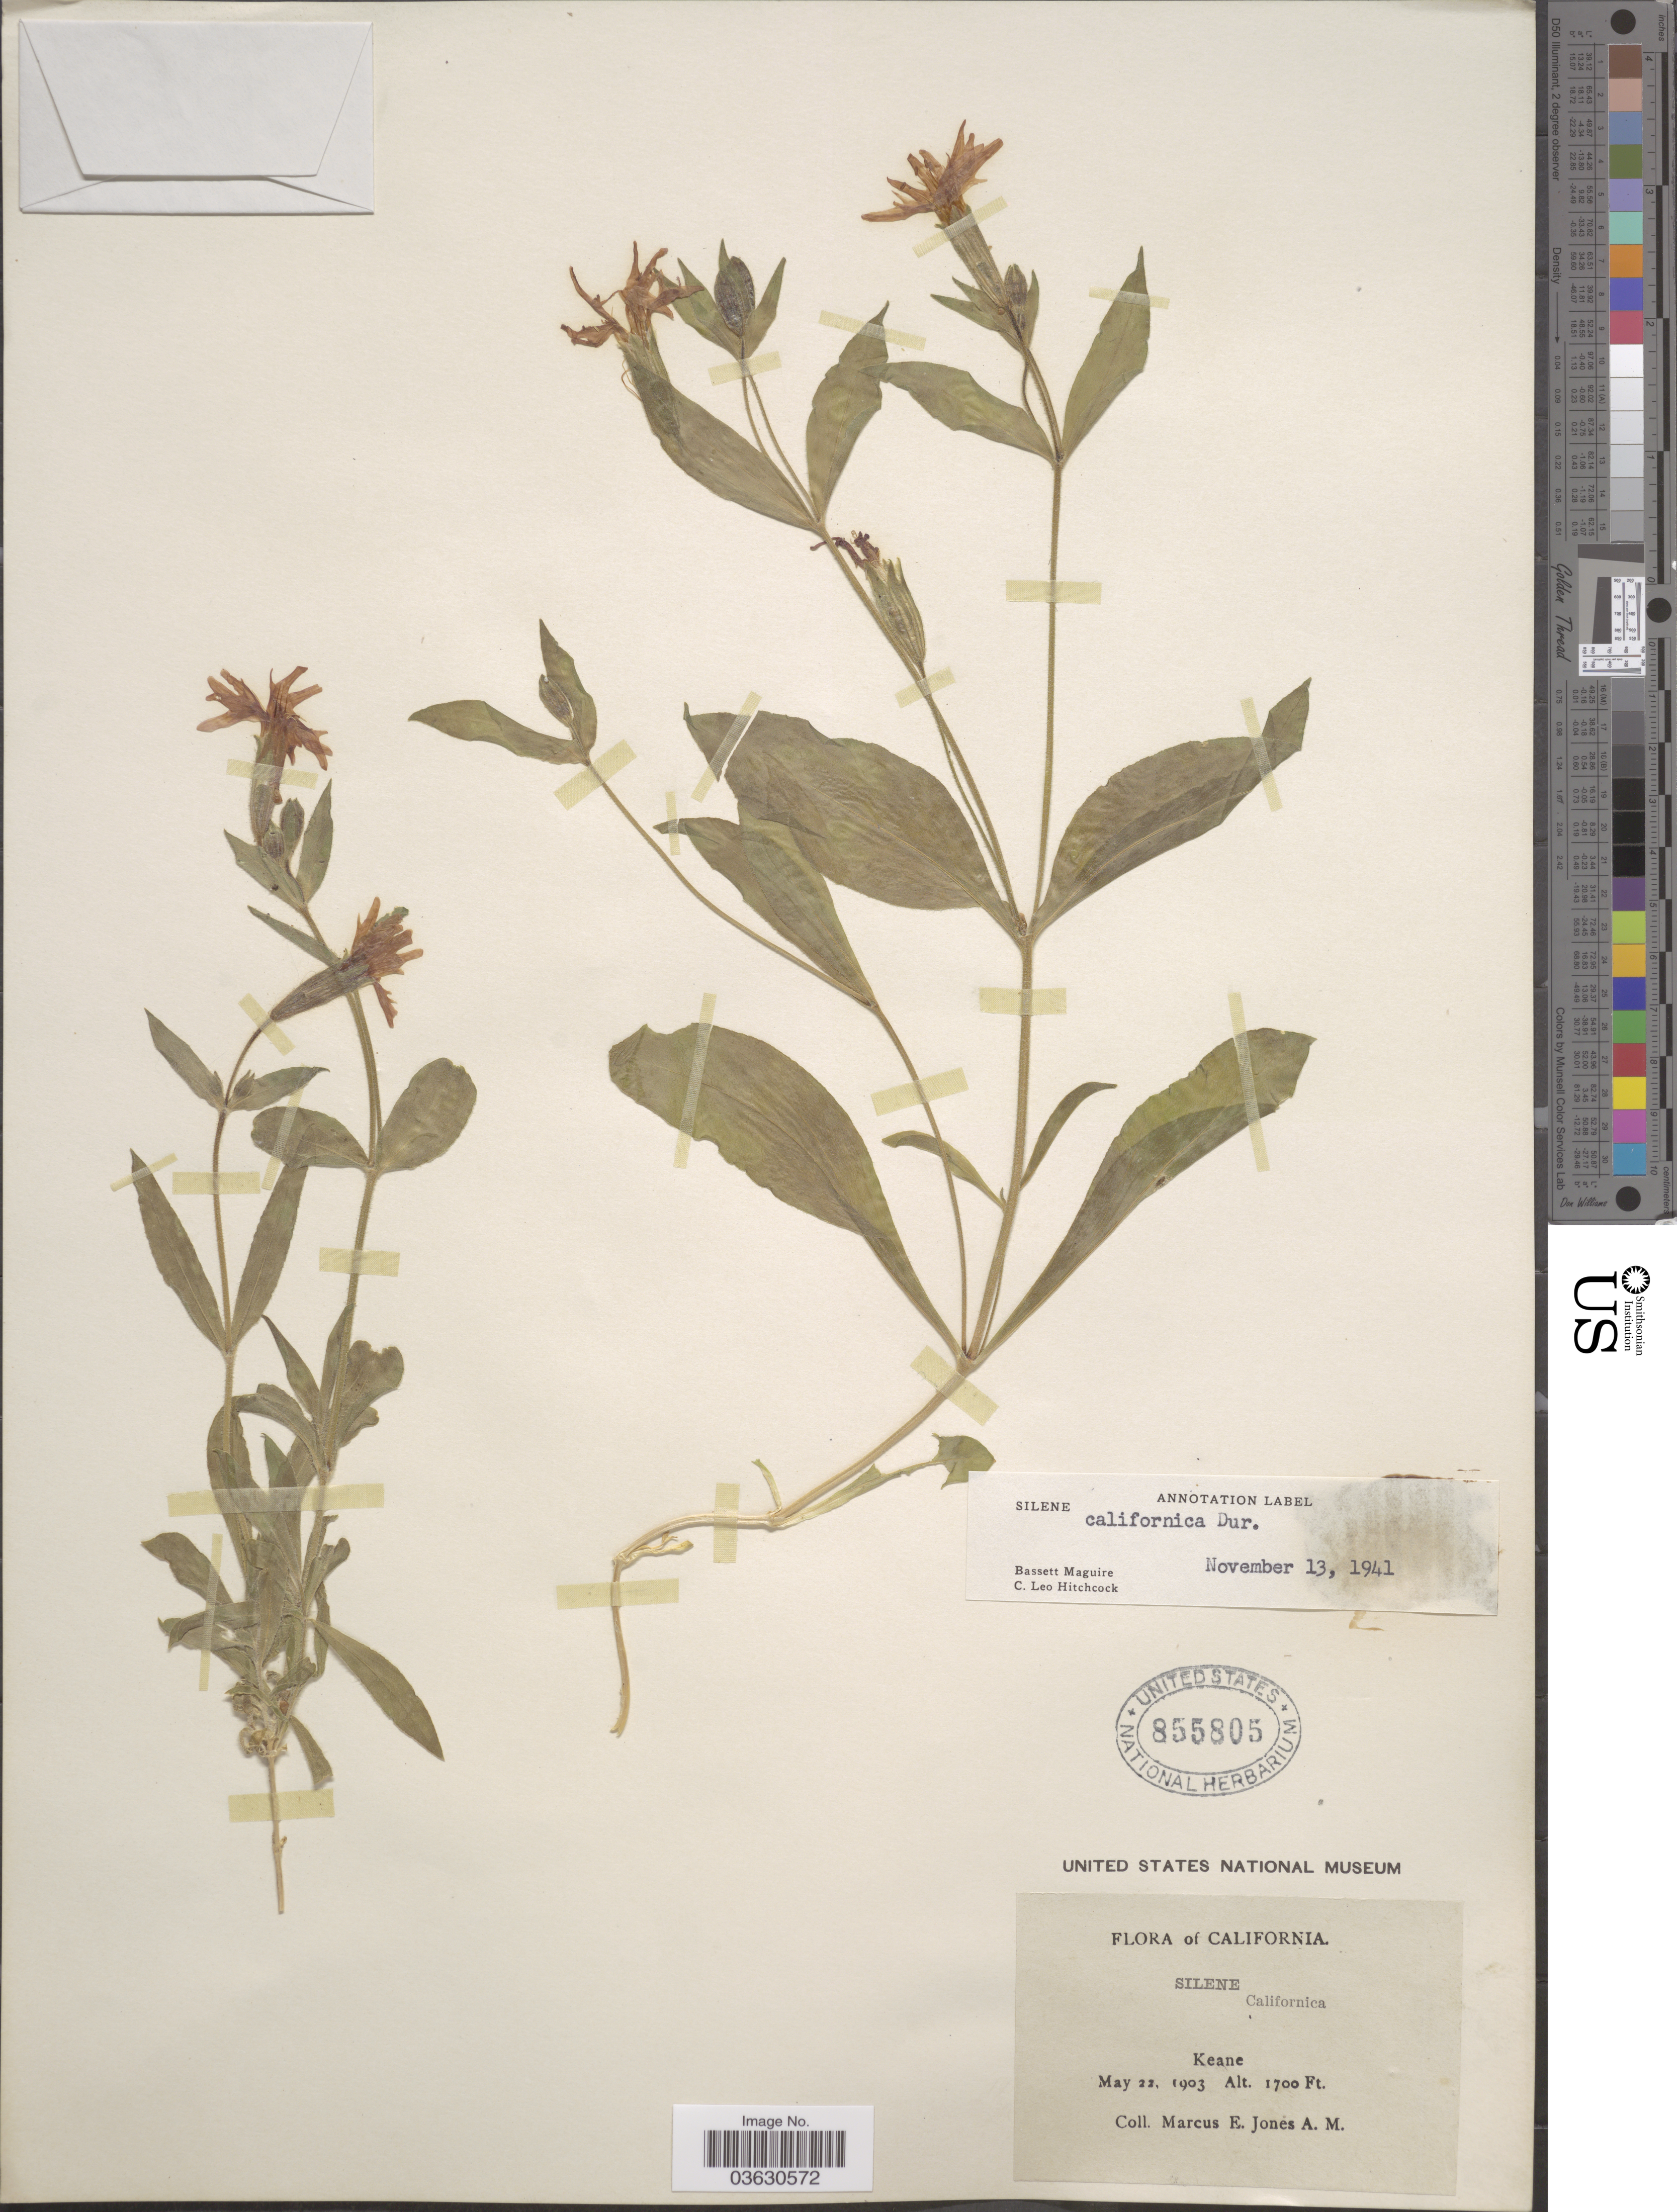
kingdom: Plantae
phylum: Tracheophyta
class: Magnoliopsida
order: Caryophyllales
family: Caryophyllaceae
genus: Silene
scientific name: Silene californica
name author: Durand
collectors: M. E. Jones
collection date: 1903-05-22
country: United States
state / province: California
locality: Keane.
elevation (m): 518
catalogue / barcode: US 855805